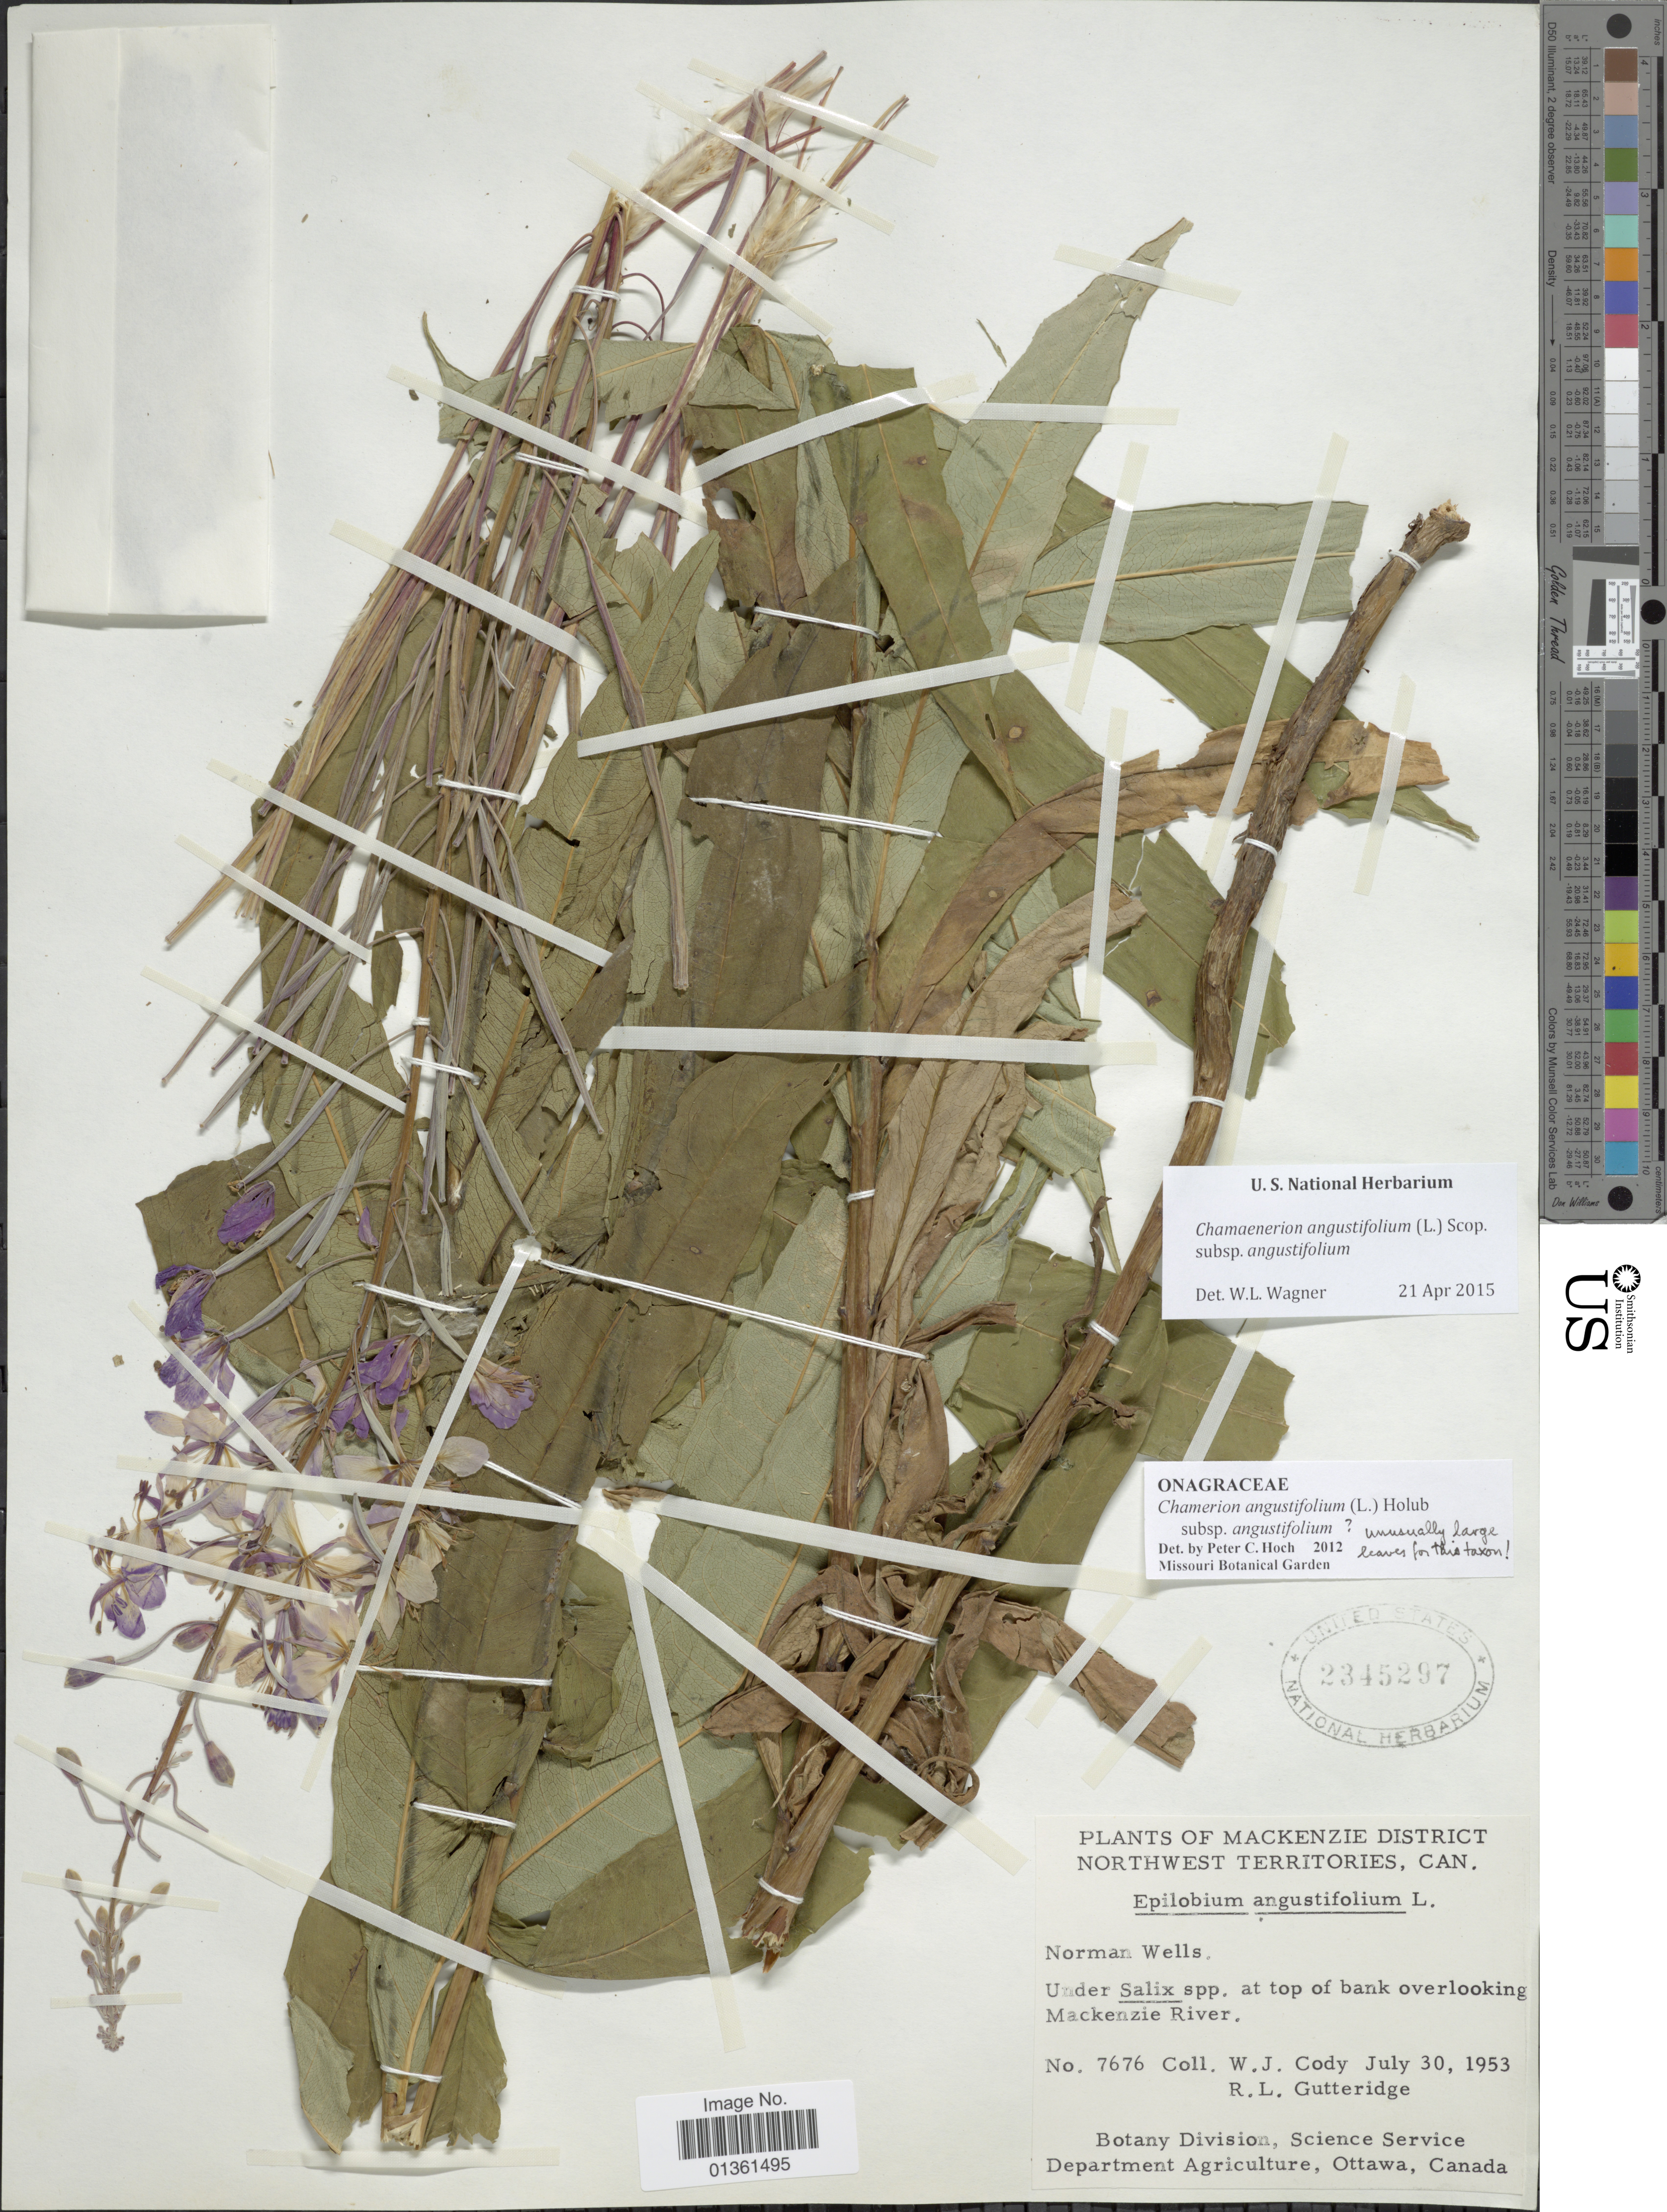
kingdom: Plantae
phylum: Tracheophyta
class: Magnoliopsida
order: Myrtales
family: Onagraceae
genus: Chamaenerion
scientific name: Chamaenerion angustifolium subsp. angustifolium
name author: (L.) Scop.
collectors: W. Cody & R. Gutteridge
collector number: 7676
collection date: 1953-07-30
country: Canada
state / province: Northwest Territories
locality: Mackenzie District.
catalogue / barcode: US 2345297